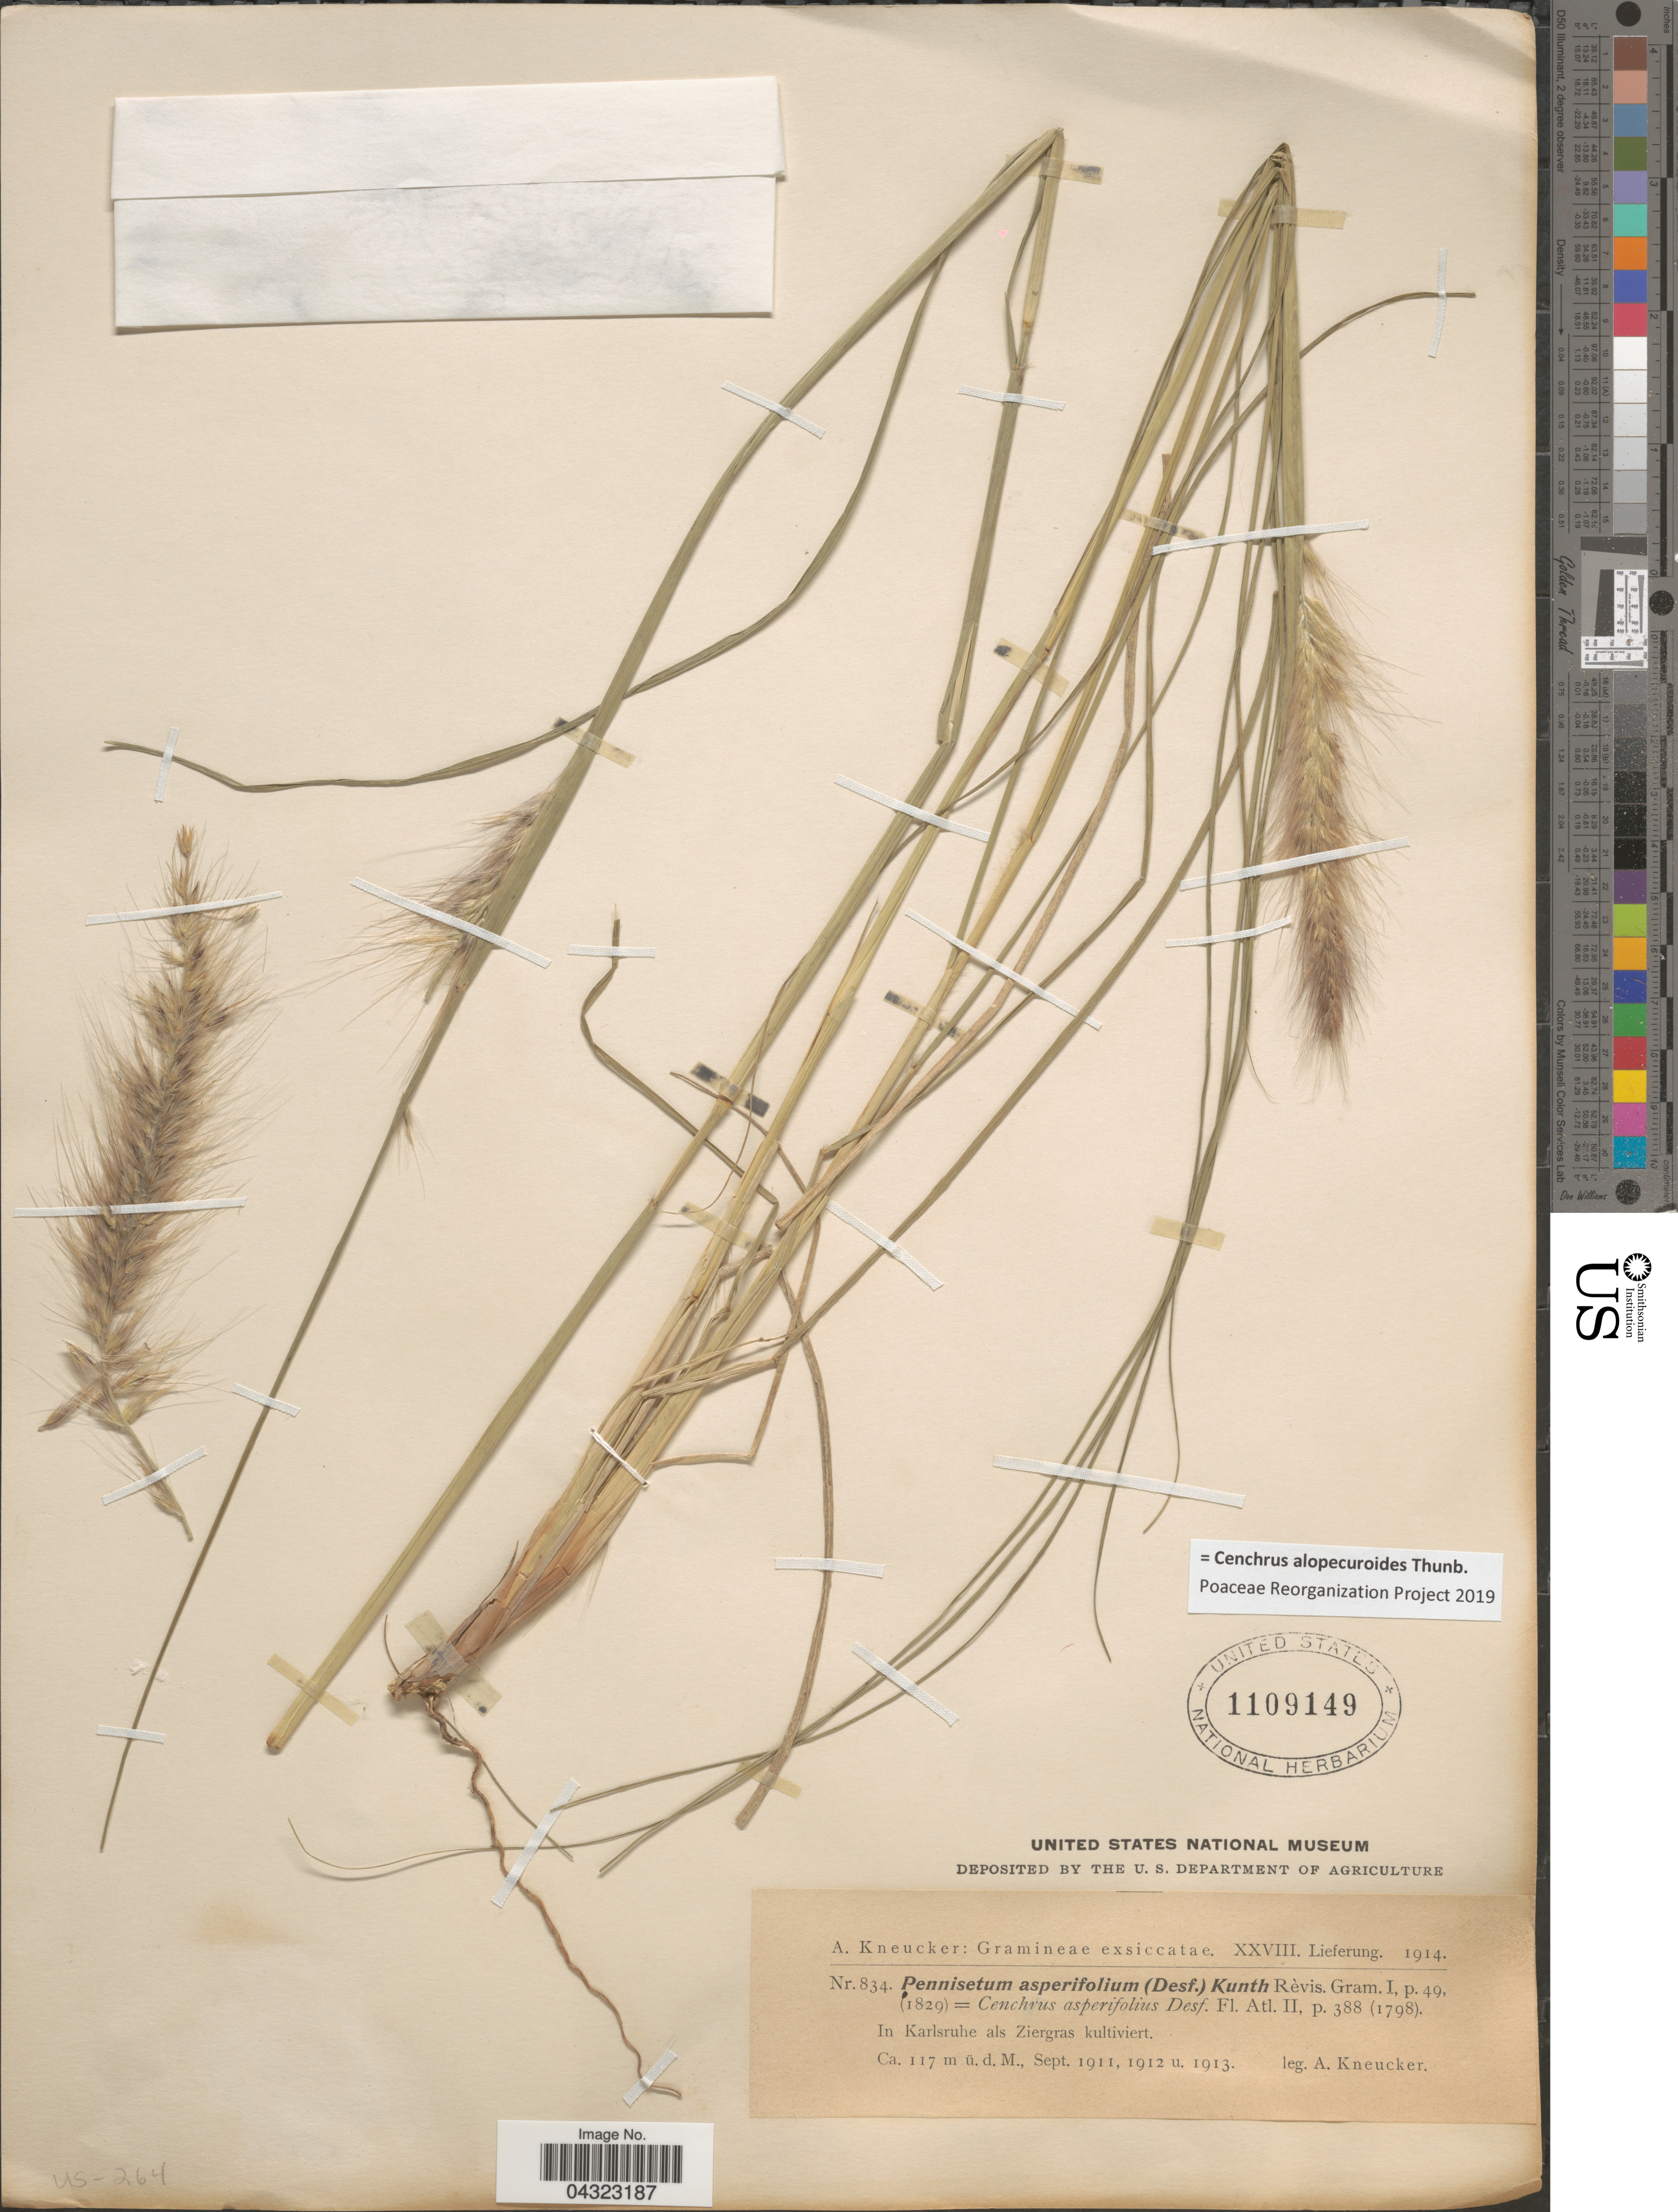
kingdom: Plantae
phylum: Tracheophyta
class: Liliopsida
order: Poales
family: Poaceae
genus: Cenchrus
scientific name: Cenchrus alopecuroides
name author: Thunb.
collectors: A. Kneucker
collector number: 834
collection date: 1911-09/1913-09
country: Germany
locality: In Karlsruhe als Ziergras kultiviert.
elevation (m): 117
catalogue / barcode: US 1109149